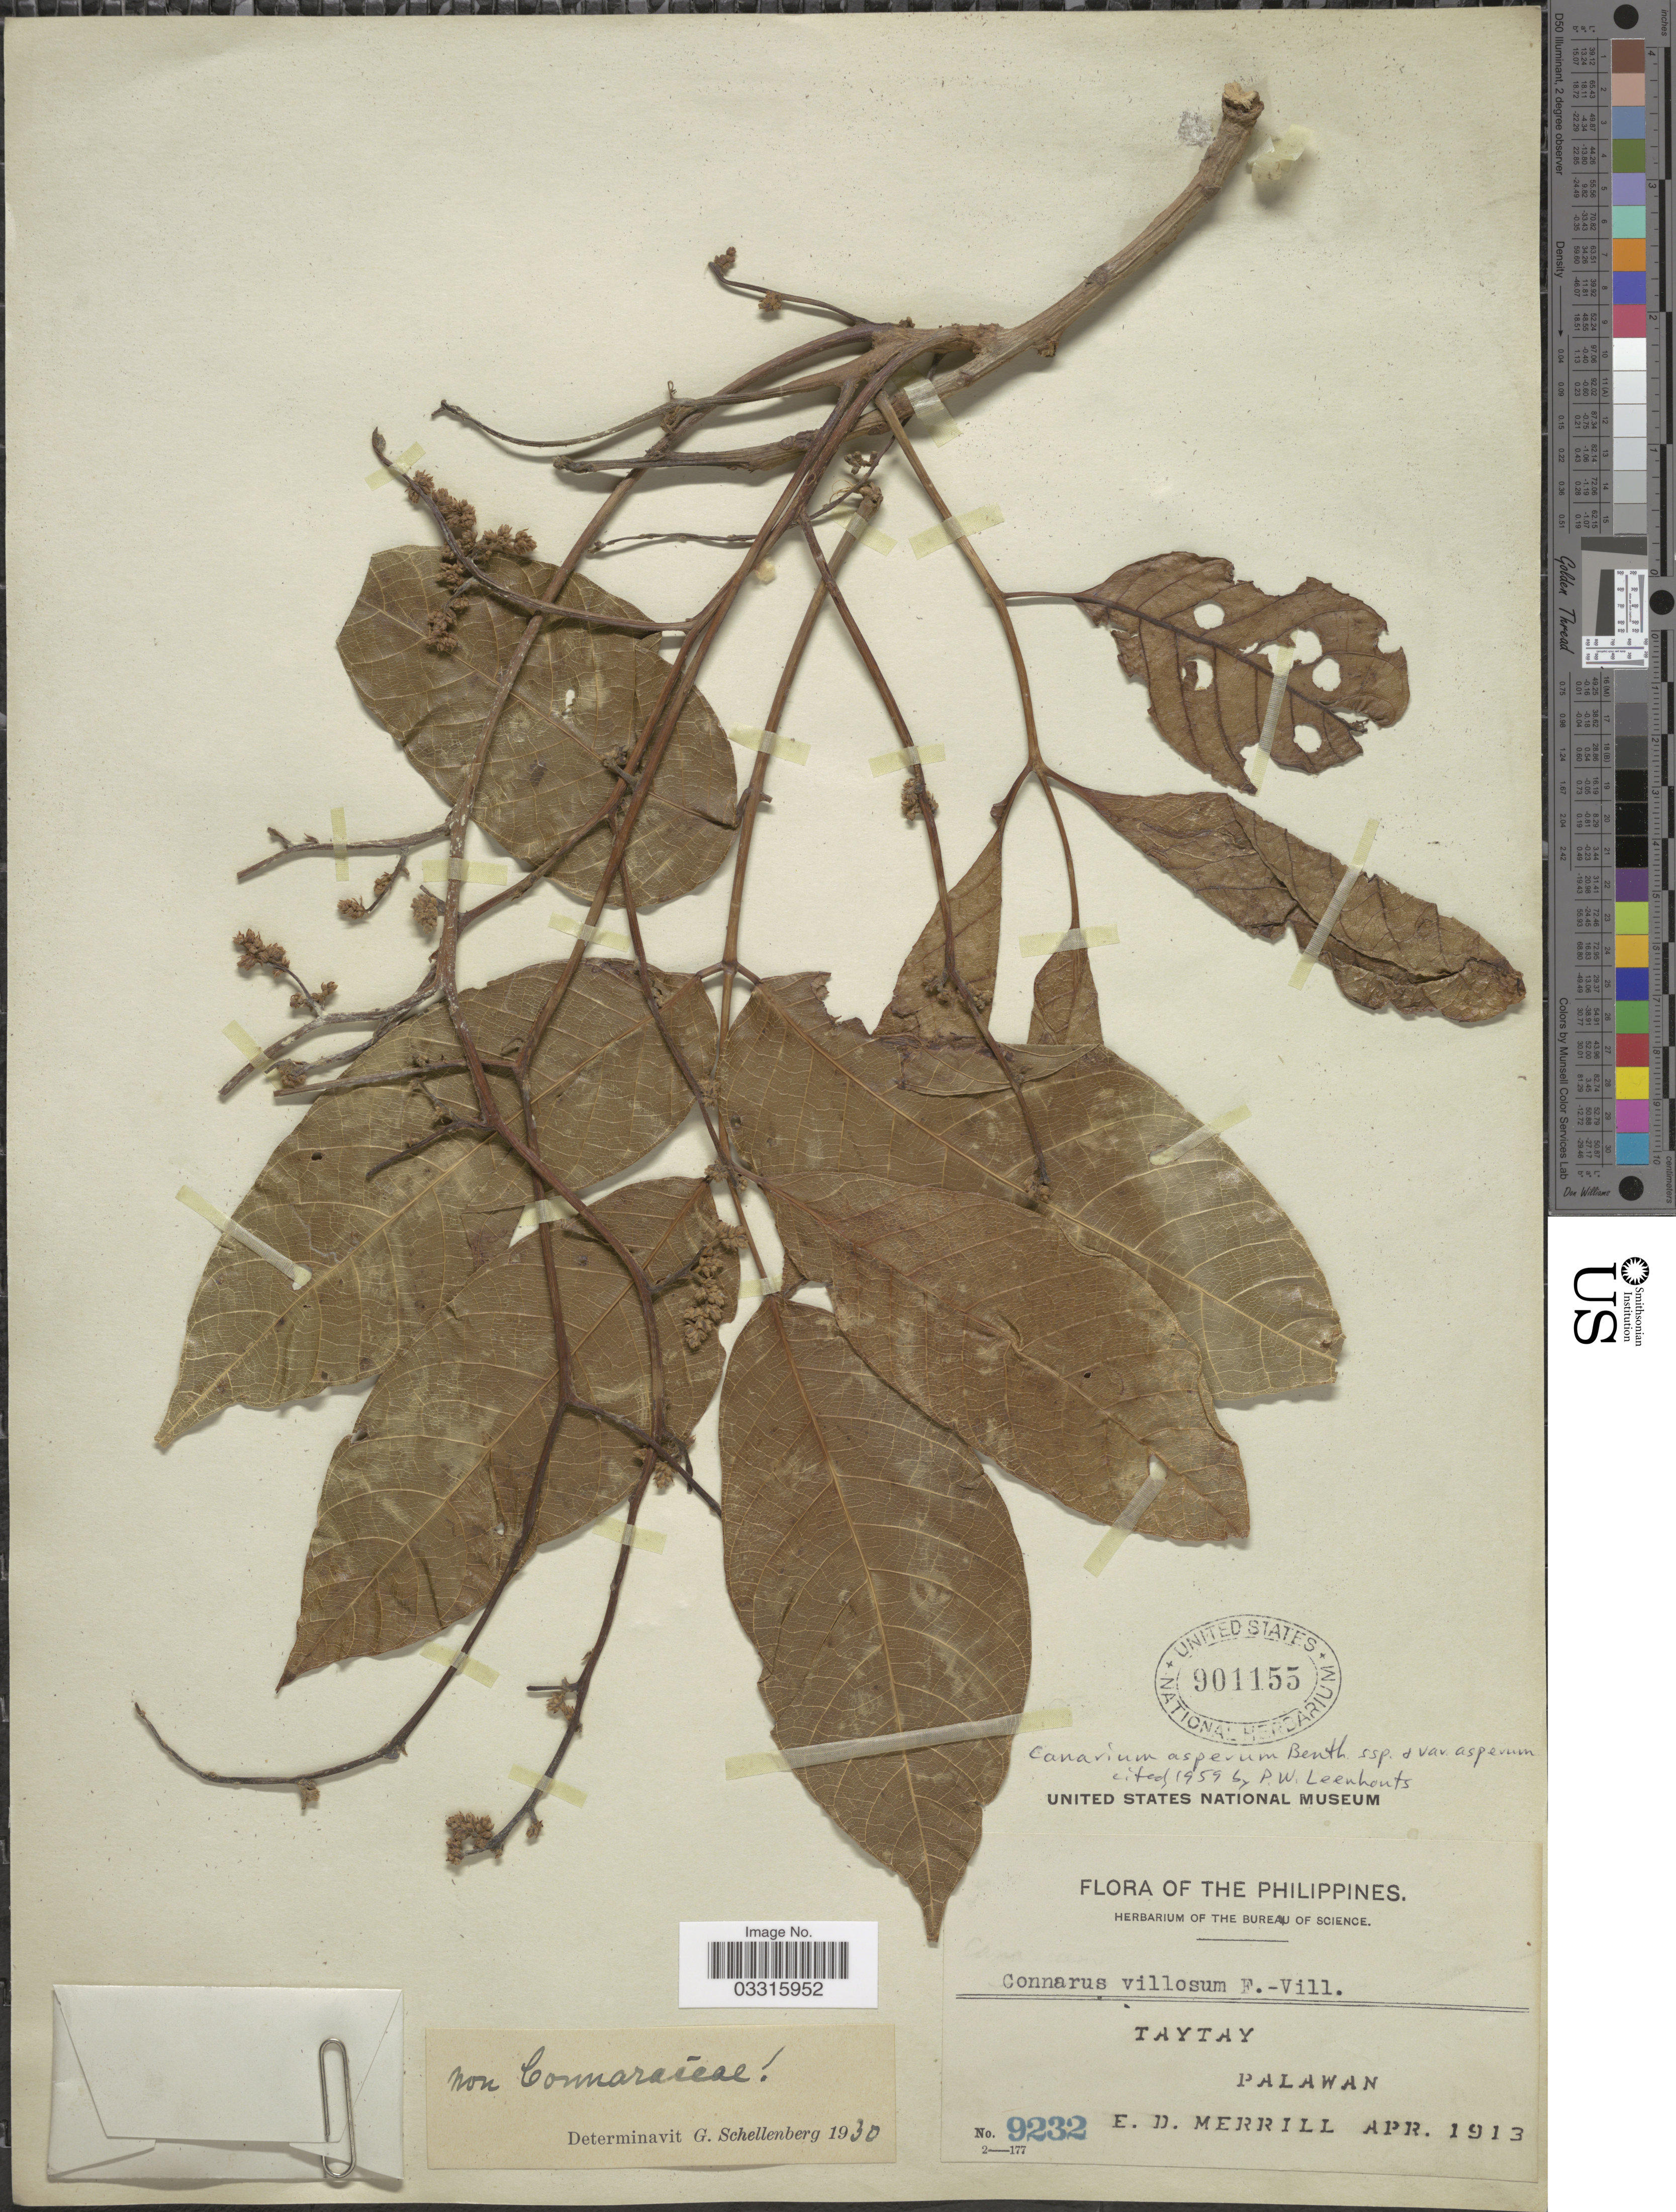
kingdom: Plantae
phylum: Tracheophyta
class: Magnoliopsida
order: Sapindales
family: Burseraceae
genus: Canarium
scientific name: Canarium asperum subsp. asperum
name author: Benth.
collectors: E. D. Merrill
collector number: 9232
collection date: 1913-04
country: Philippines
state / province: Mimaropa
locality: Taytay. Palawan.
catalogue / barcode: US 901155